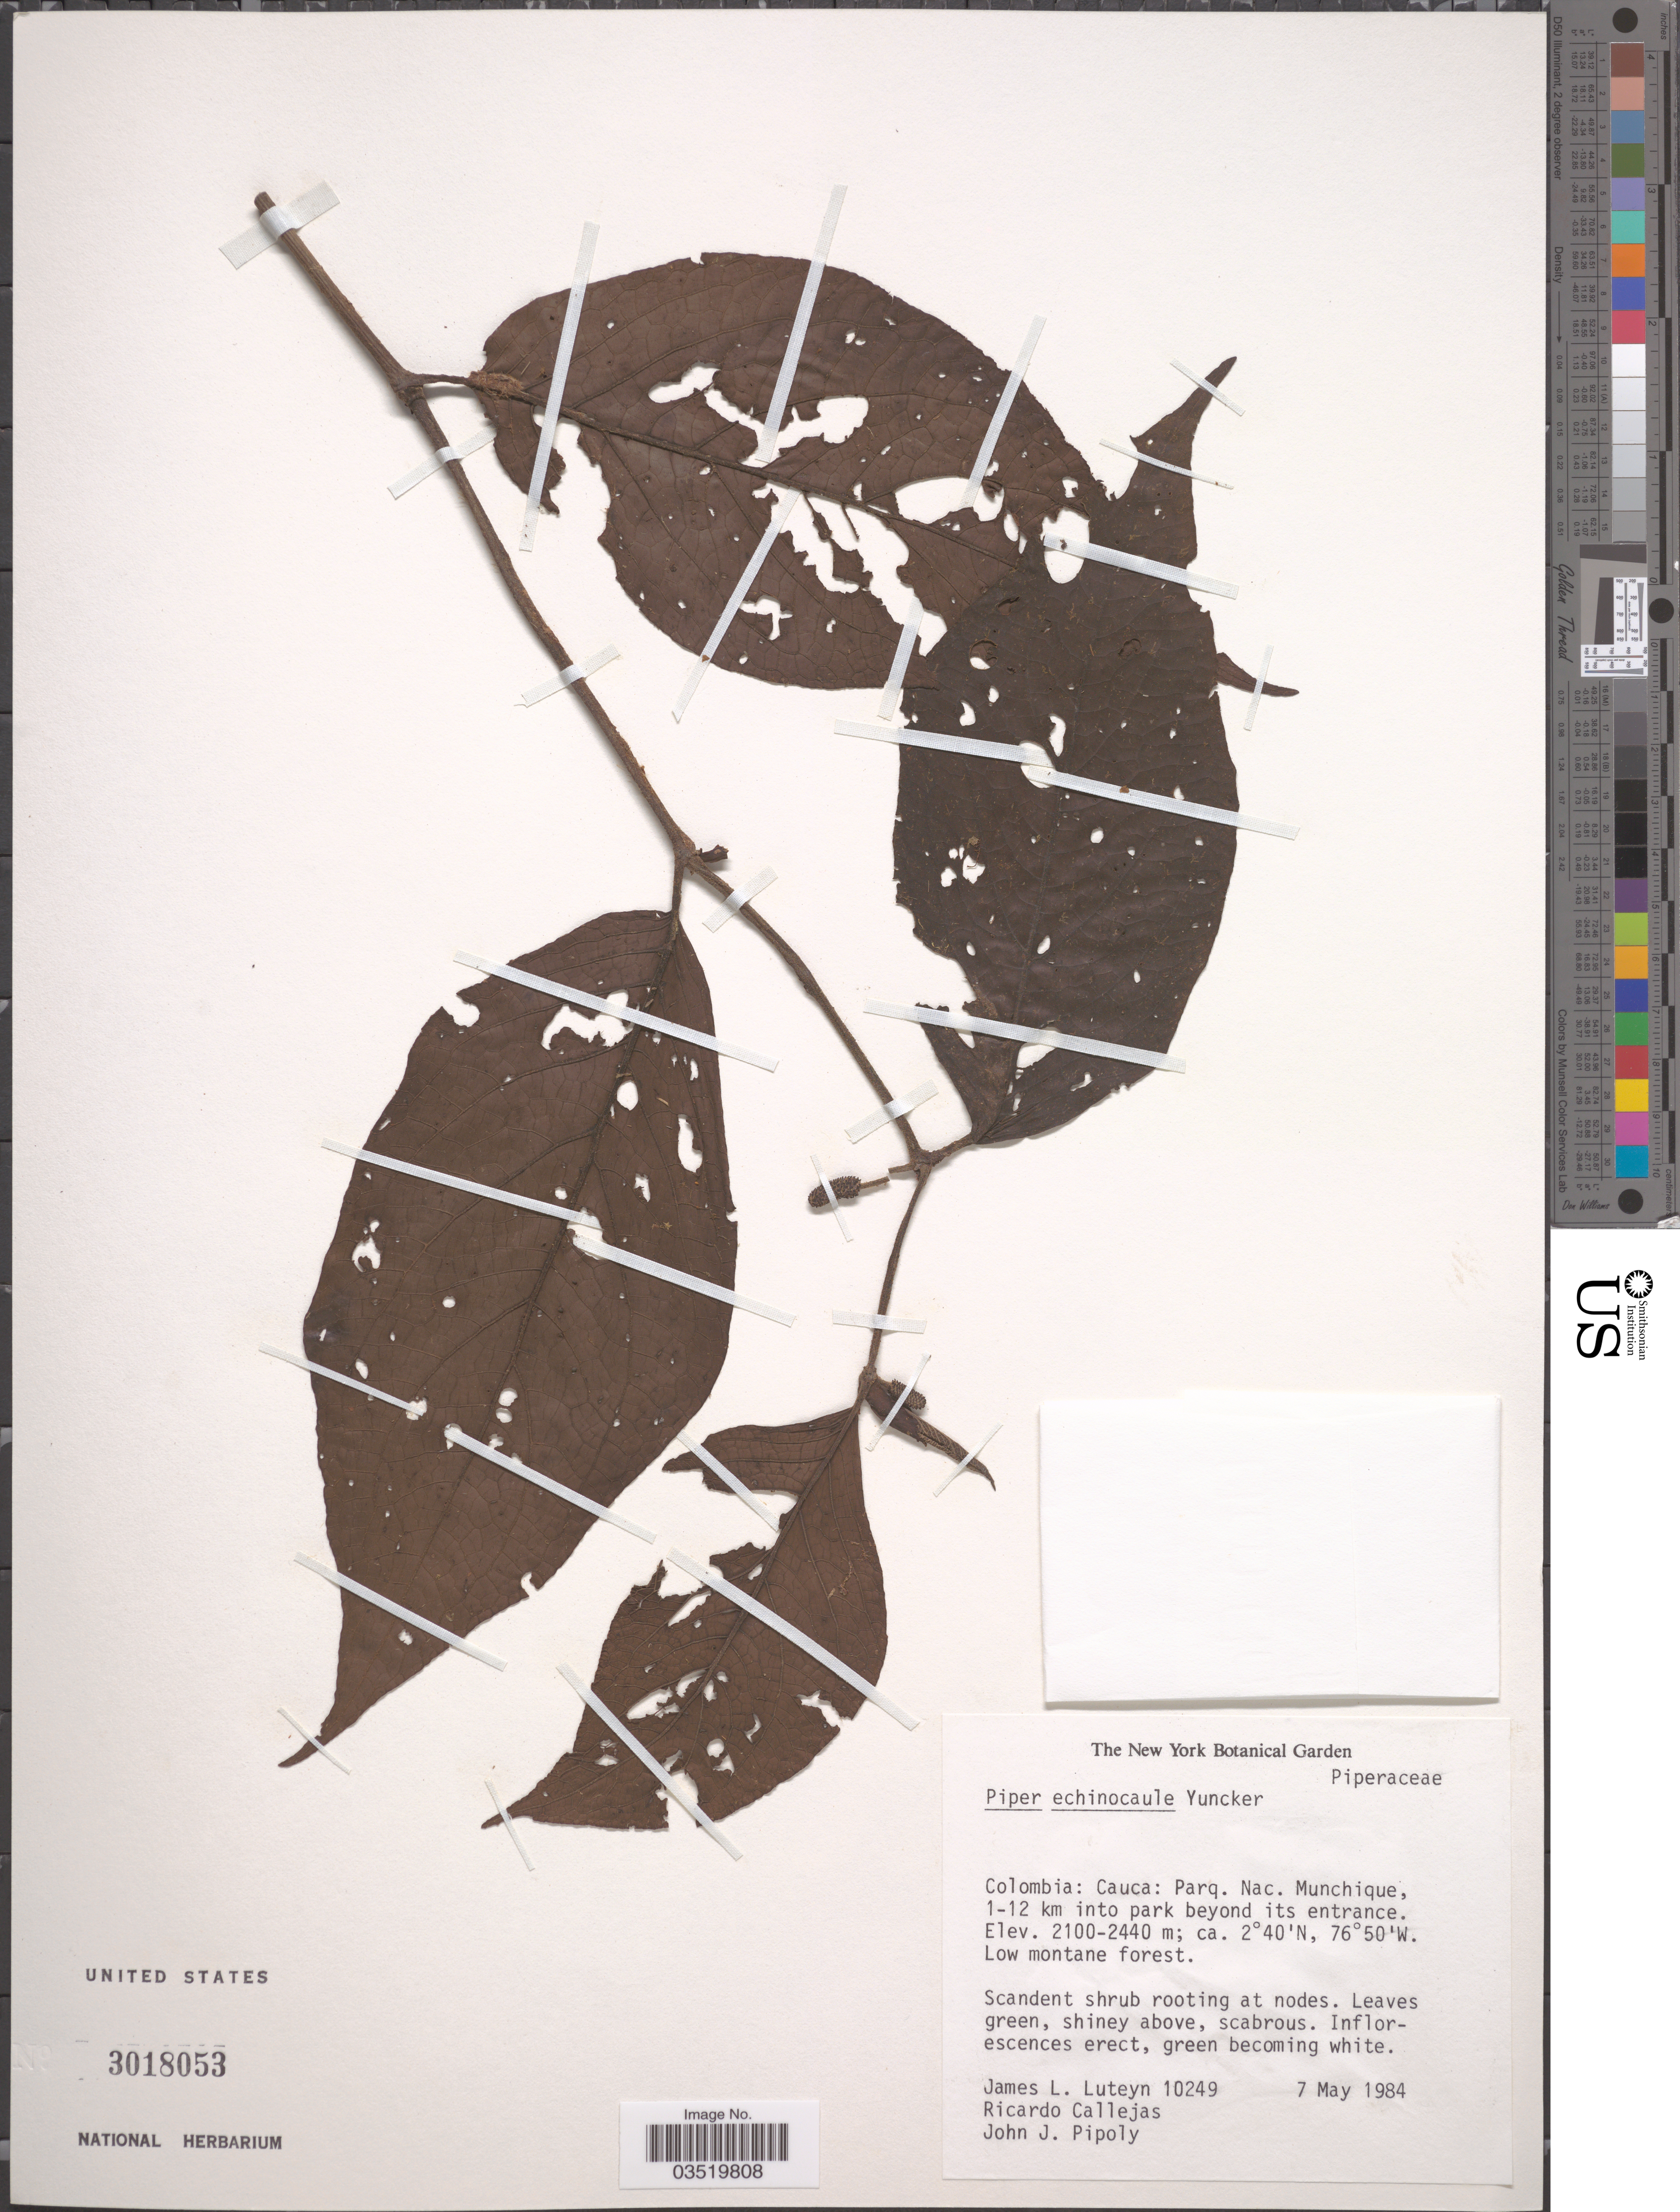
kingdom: Plantae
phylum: Tracheophyta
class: Magnoliopsida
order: Piperales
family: Piperaceae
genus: Piper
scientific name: Piper echinocaule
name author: Yunck.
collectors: J. Luteyn, R. Callejas & J. J. Pipoly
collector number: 10249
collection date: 1984-05-07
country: Colombia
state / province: Cauca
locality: Parq. Nac. Munchique, 1-12 km into park beyond its entrance.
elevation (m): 2100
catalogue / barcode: US 3018053